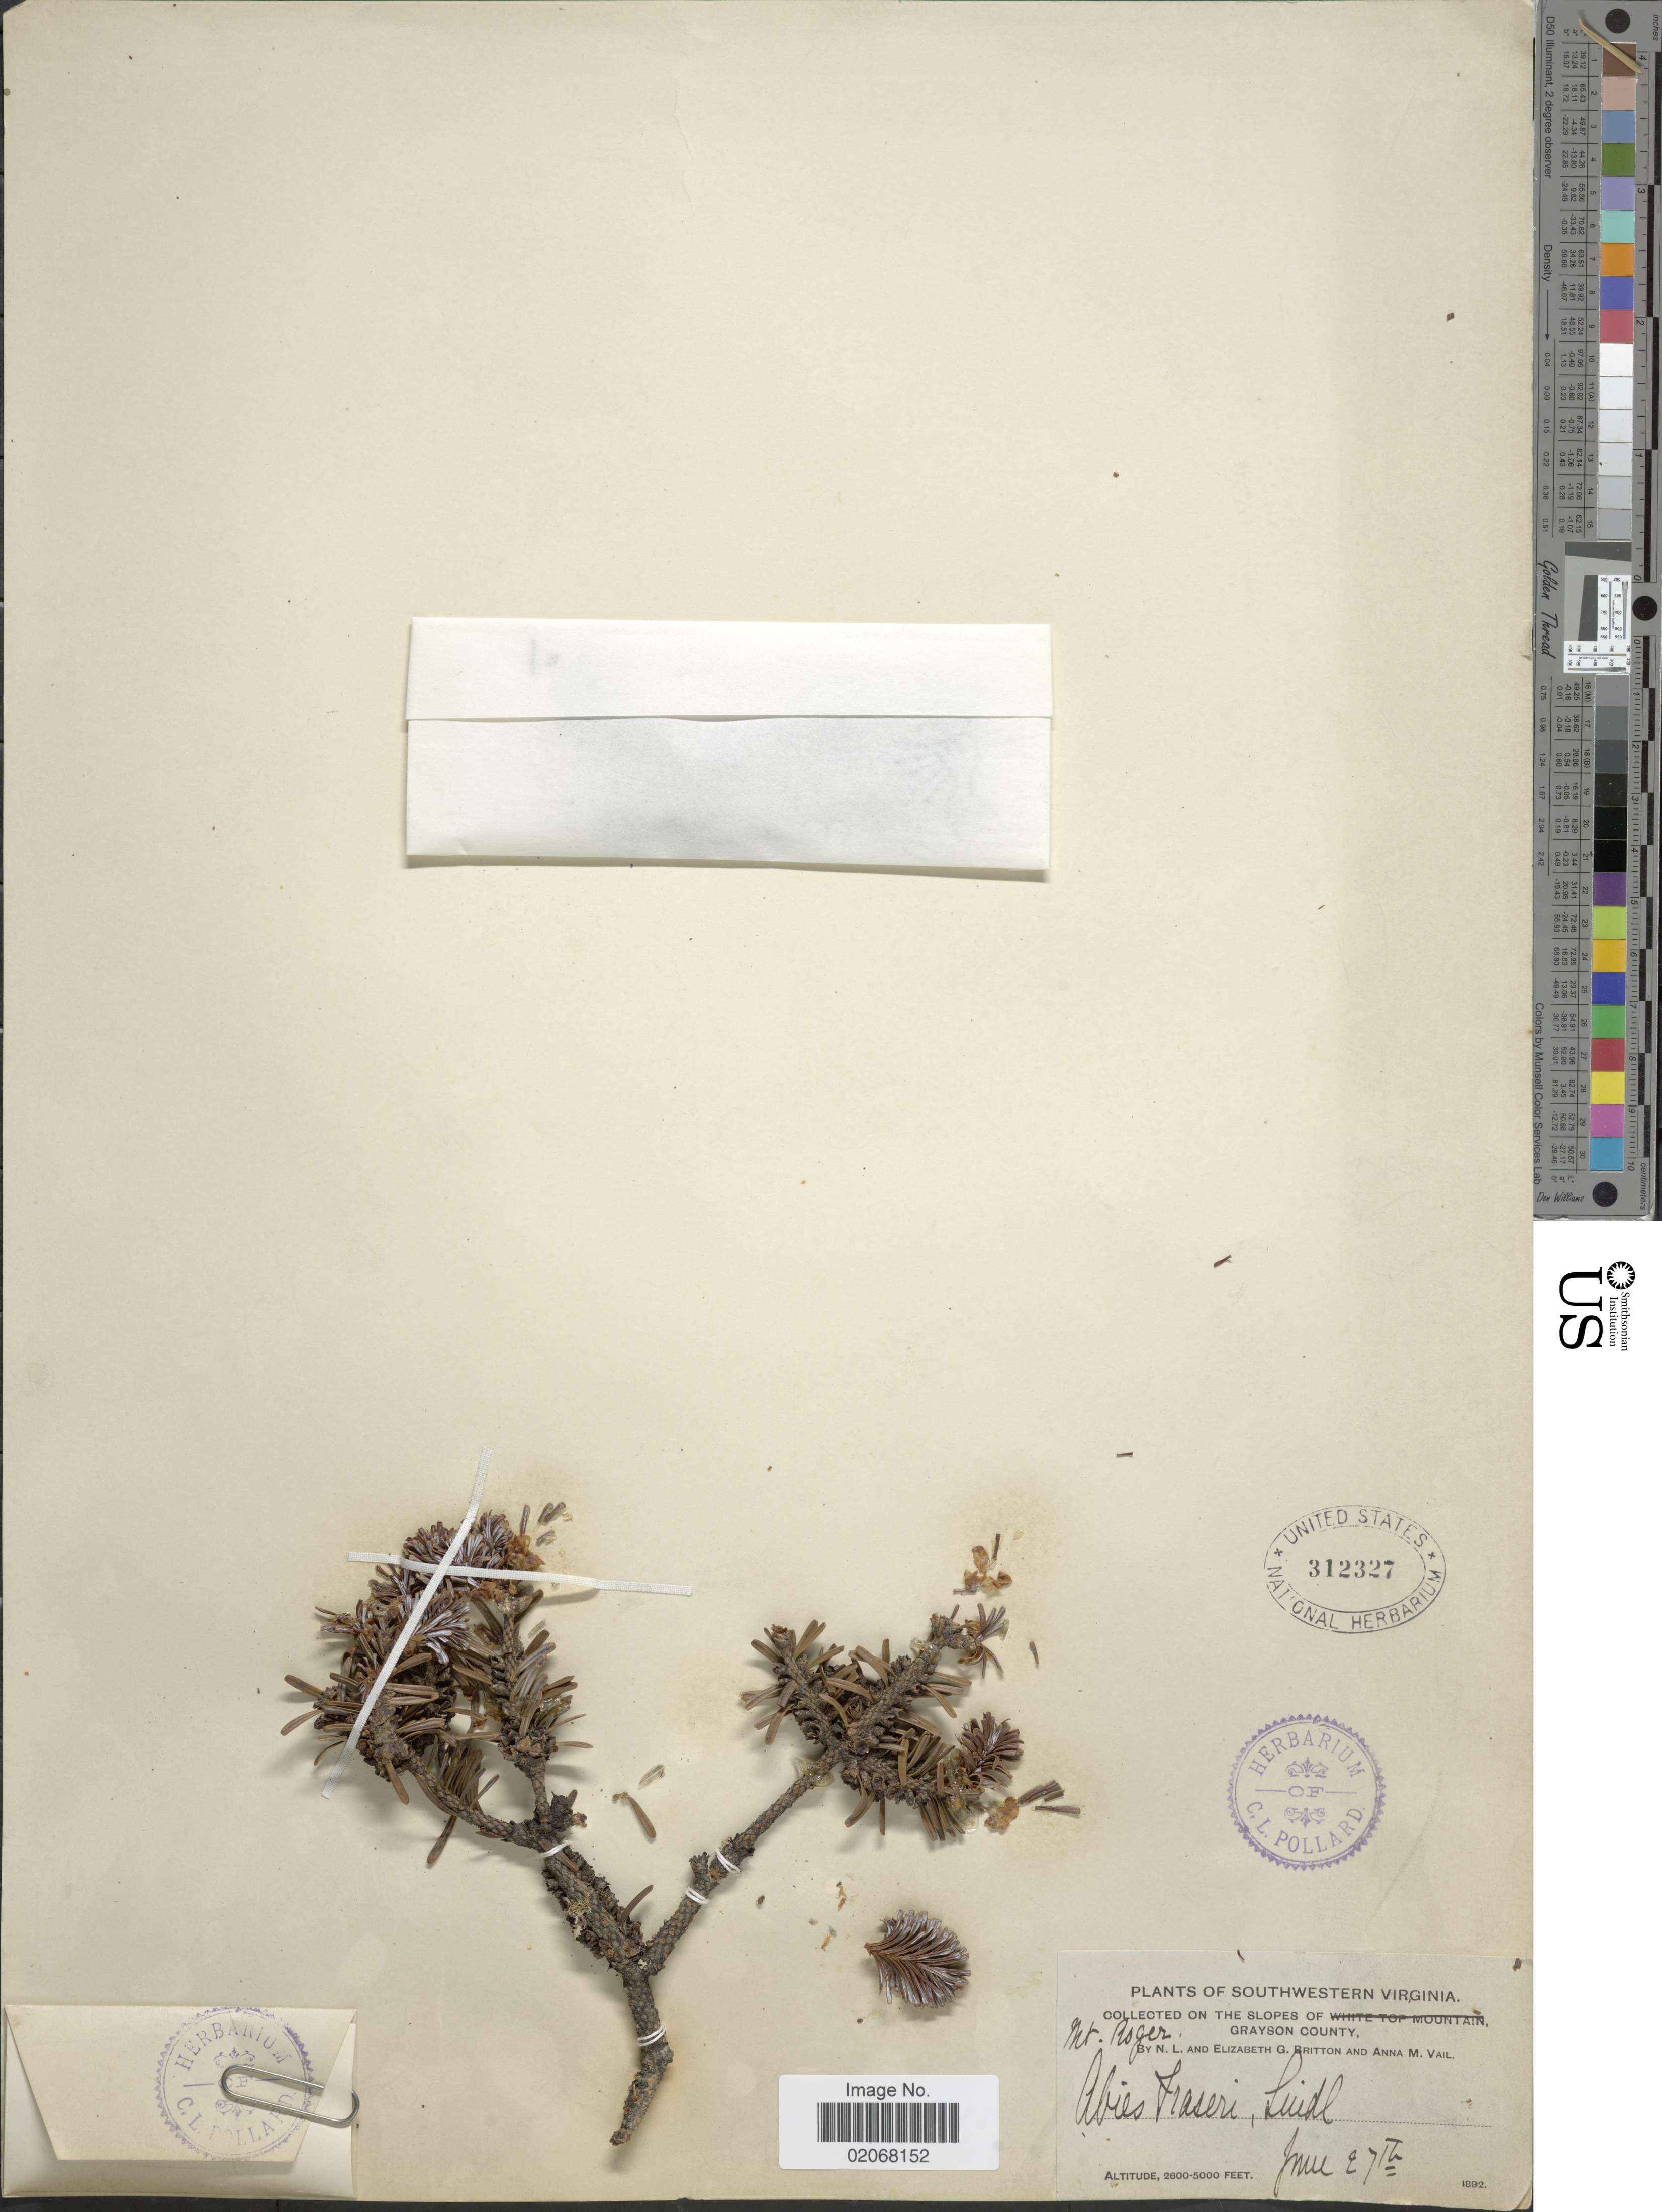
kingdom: Plantae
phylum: Tracheophyta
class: Pinopsida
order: Pinales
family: Pinaceae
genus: Abies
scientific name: Abies fraseri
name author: (Pursh) Poir.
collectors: N. Britton, E. G. Britton & A. Vail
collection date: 1892-06-27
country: United States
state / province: Virginia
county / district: Grayson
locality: Southwestern Virginia, slopes of Grayson County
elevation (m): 792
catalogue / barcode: US 312327